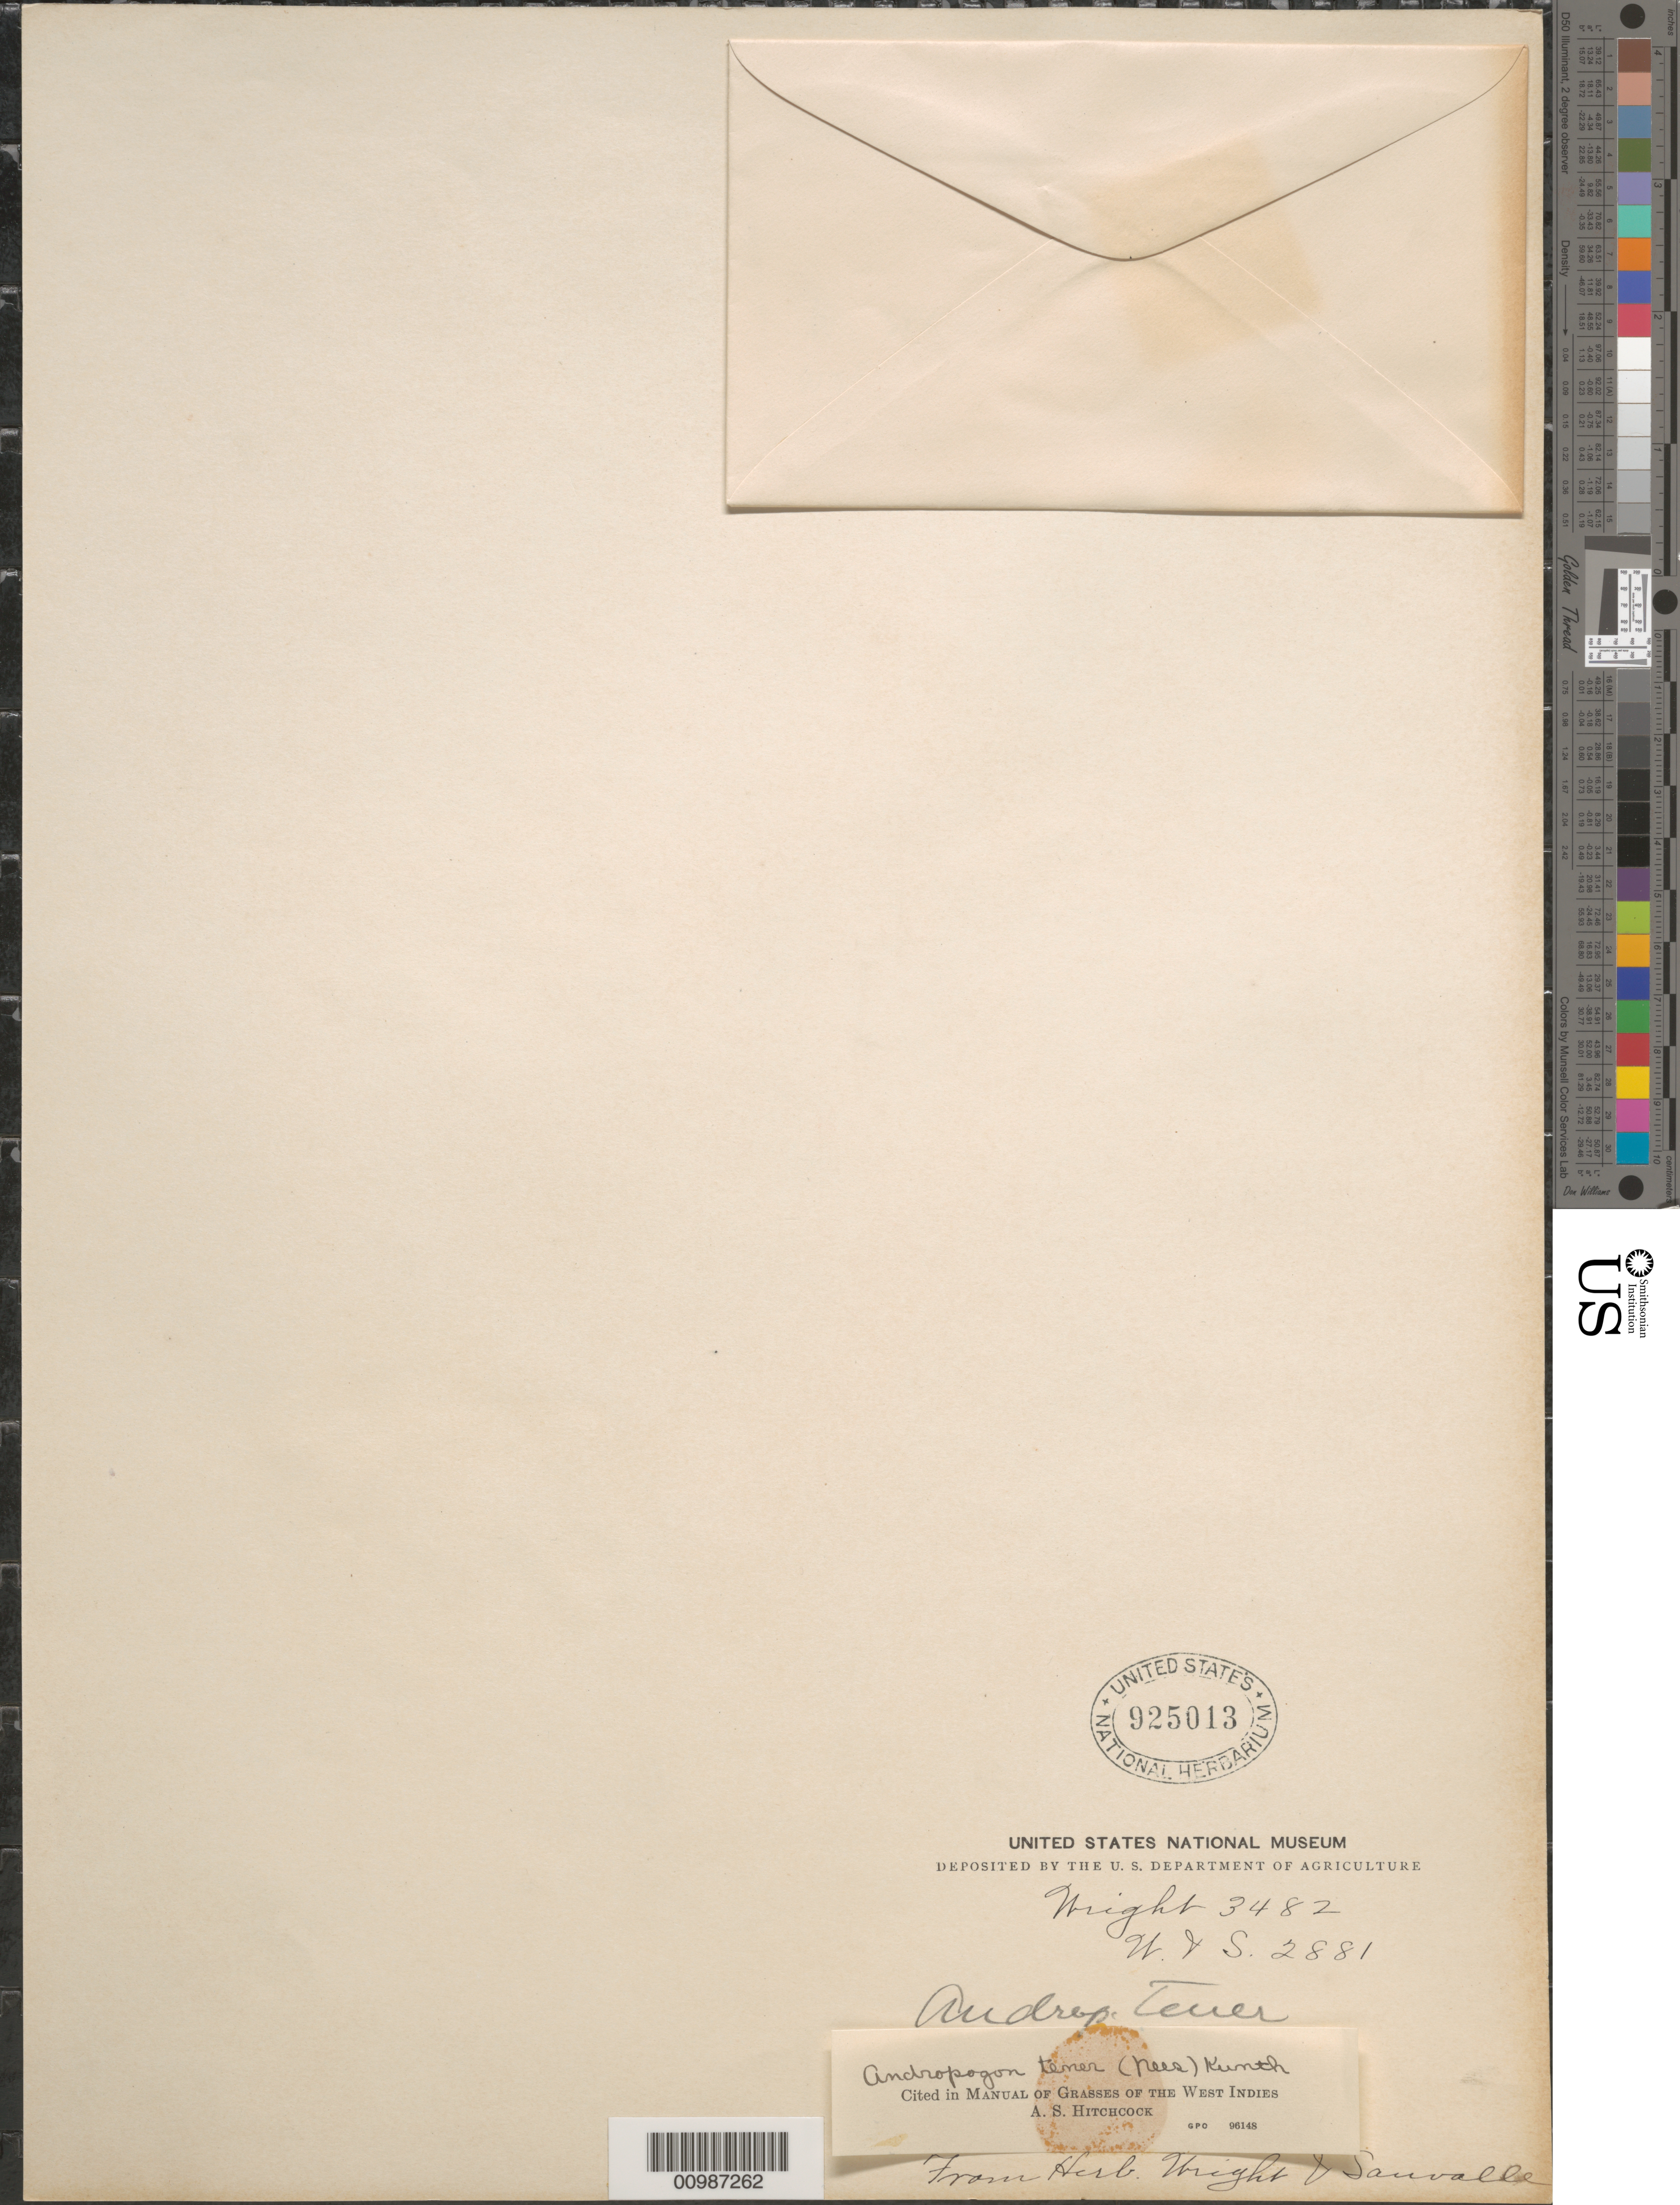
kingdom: Plantae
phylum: Tracheophyta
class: Liliopsida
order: Poales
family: Poaceae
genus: Andropogon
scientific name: Andropogon tener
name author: (Nees) Kunth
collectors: C. Wright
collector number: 3482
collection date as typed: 1800 to 1899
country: Cuba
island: Cuba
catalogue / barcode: US 925013